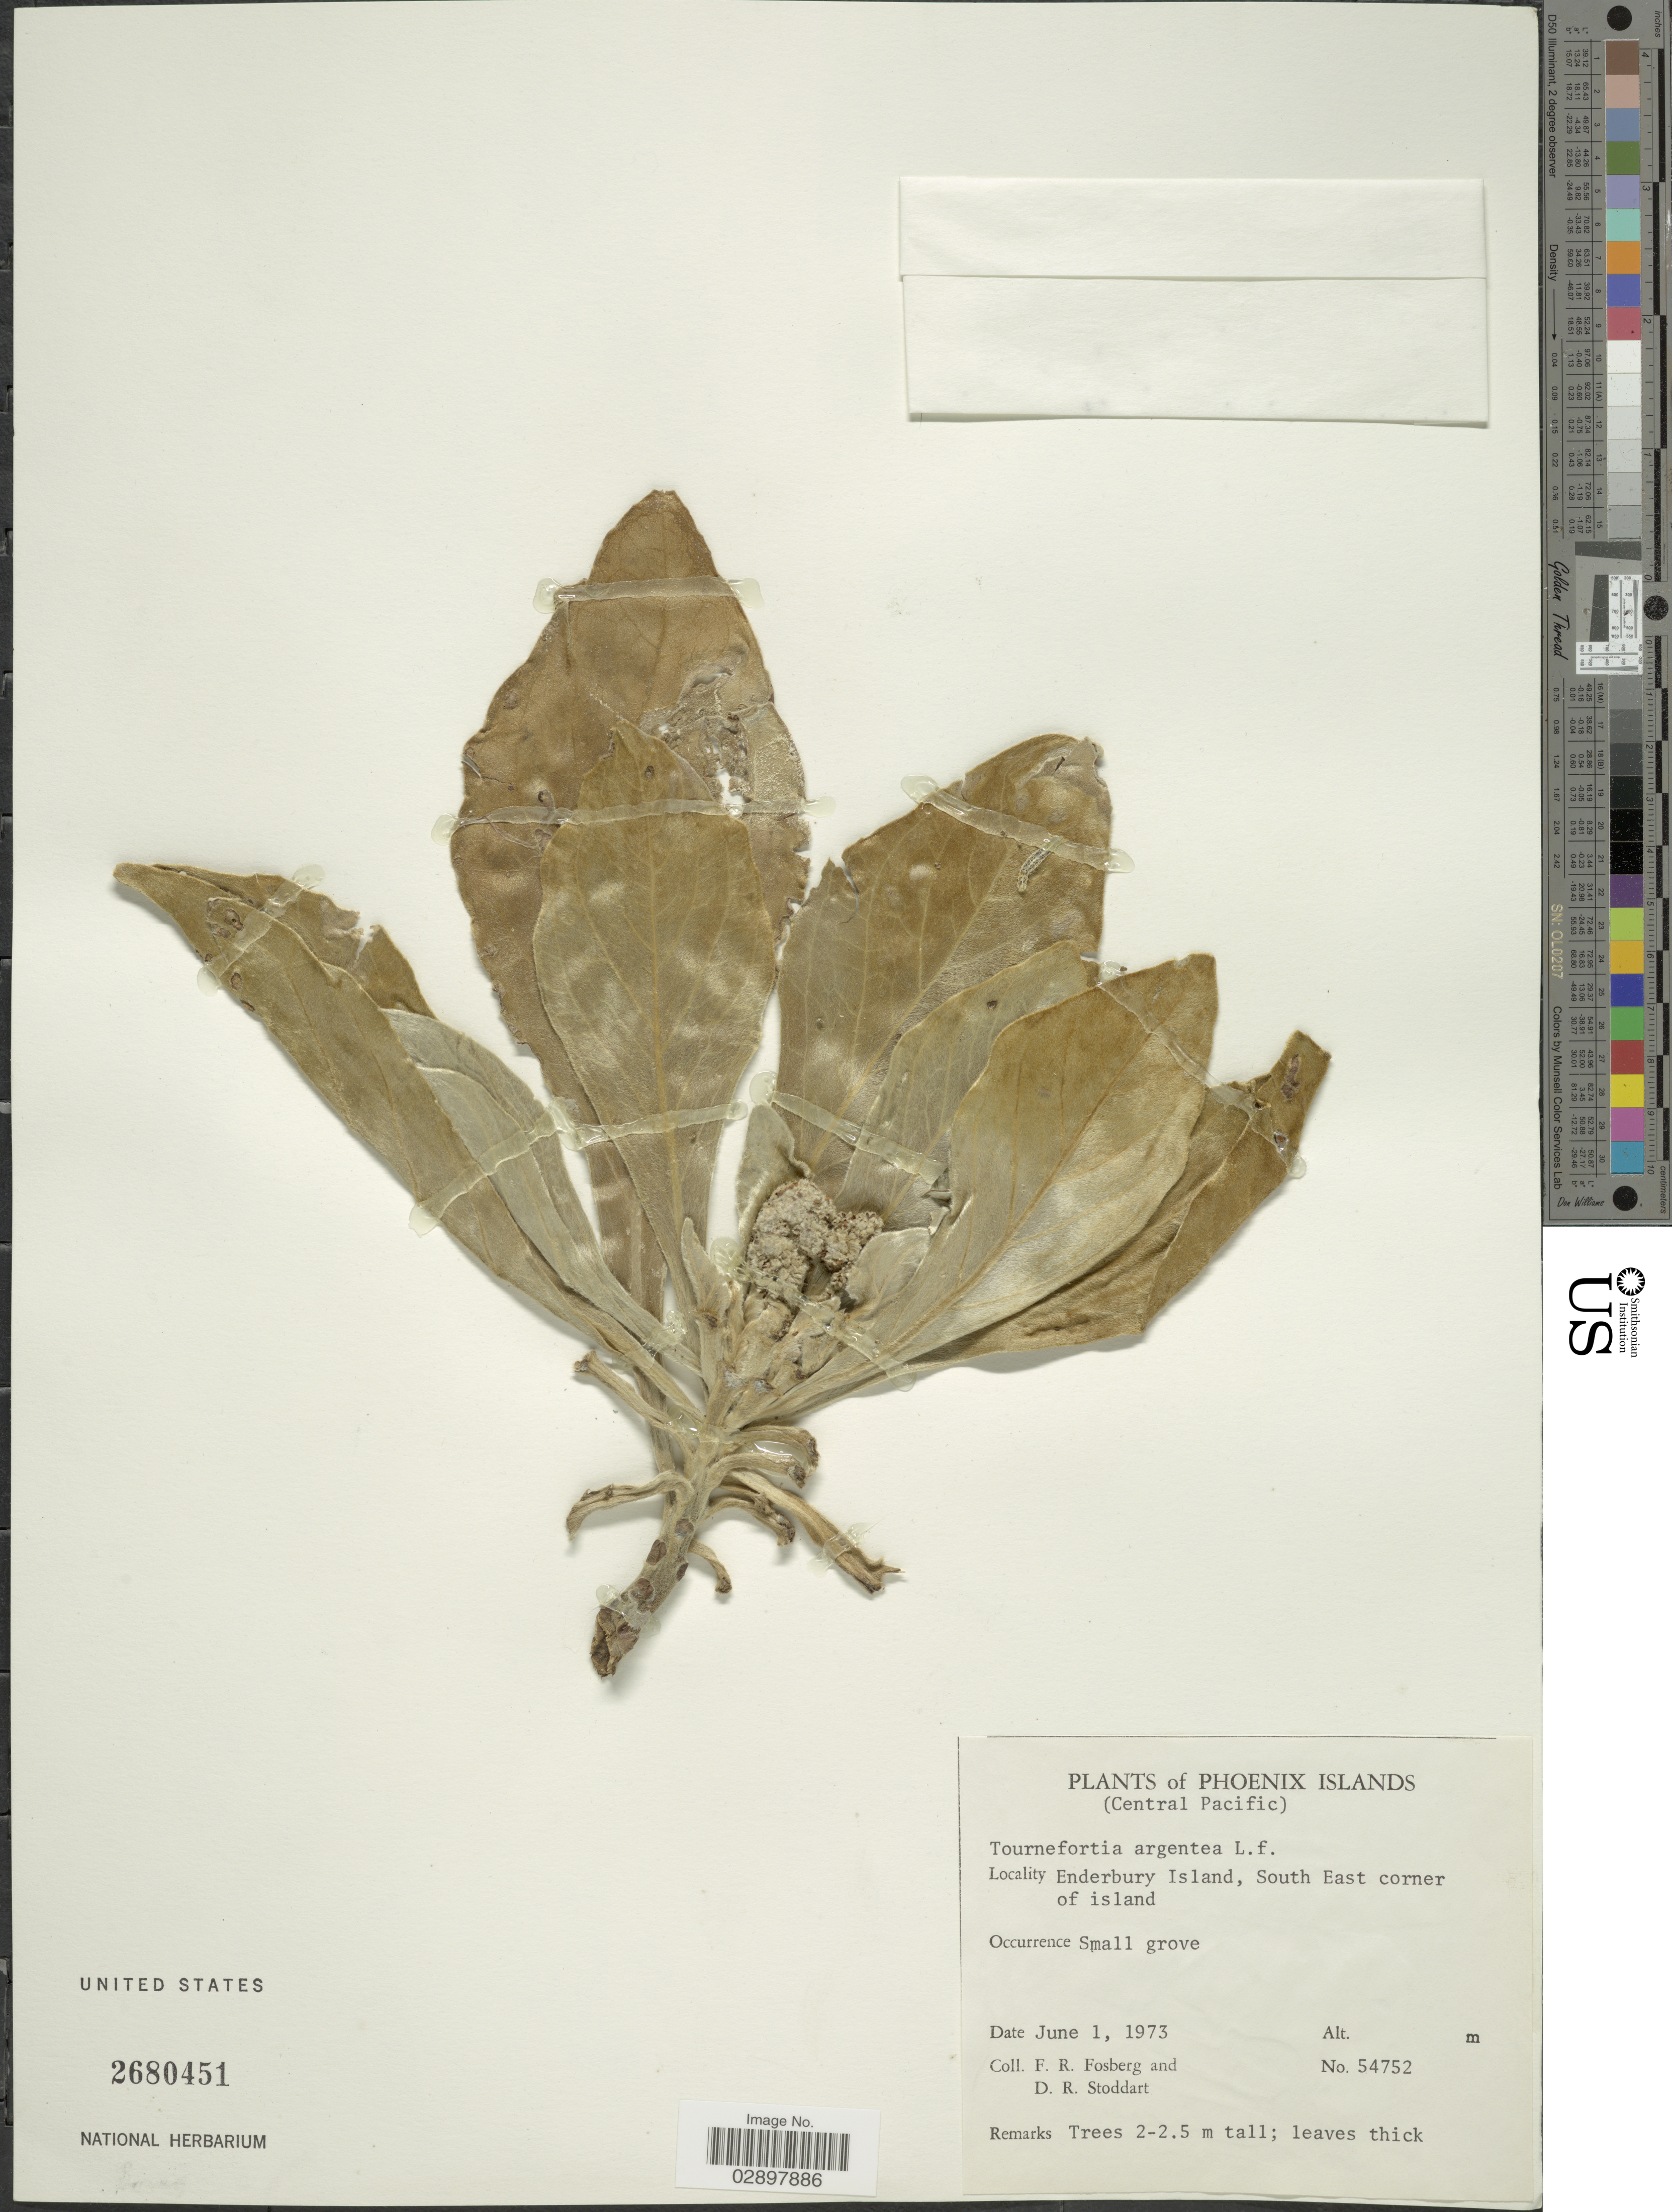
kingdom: Plantae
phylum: Tracheophyta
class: Magnoliopsida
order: Boraginales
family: Heliotropiaceae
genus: Heliotropium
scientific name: Heliotropium arboreum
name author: (Blanco) Mabberley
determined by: Wagner, W. L., (BOT), Smithsonian Institution - National Museum of Natural History (UNITED STATES)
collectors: F. R. Fosberg & D. R. Stoddart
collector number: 54752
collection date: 1973-06-01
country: Kiribati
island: Enderbury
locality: Phoenix Islands (Central Pacific). Enderbury Island, South East corner of island.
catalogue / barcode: US 2680451